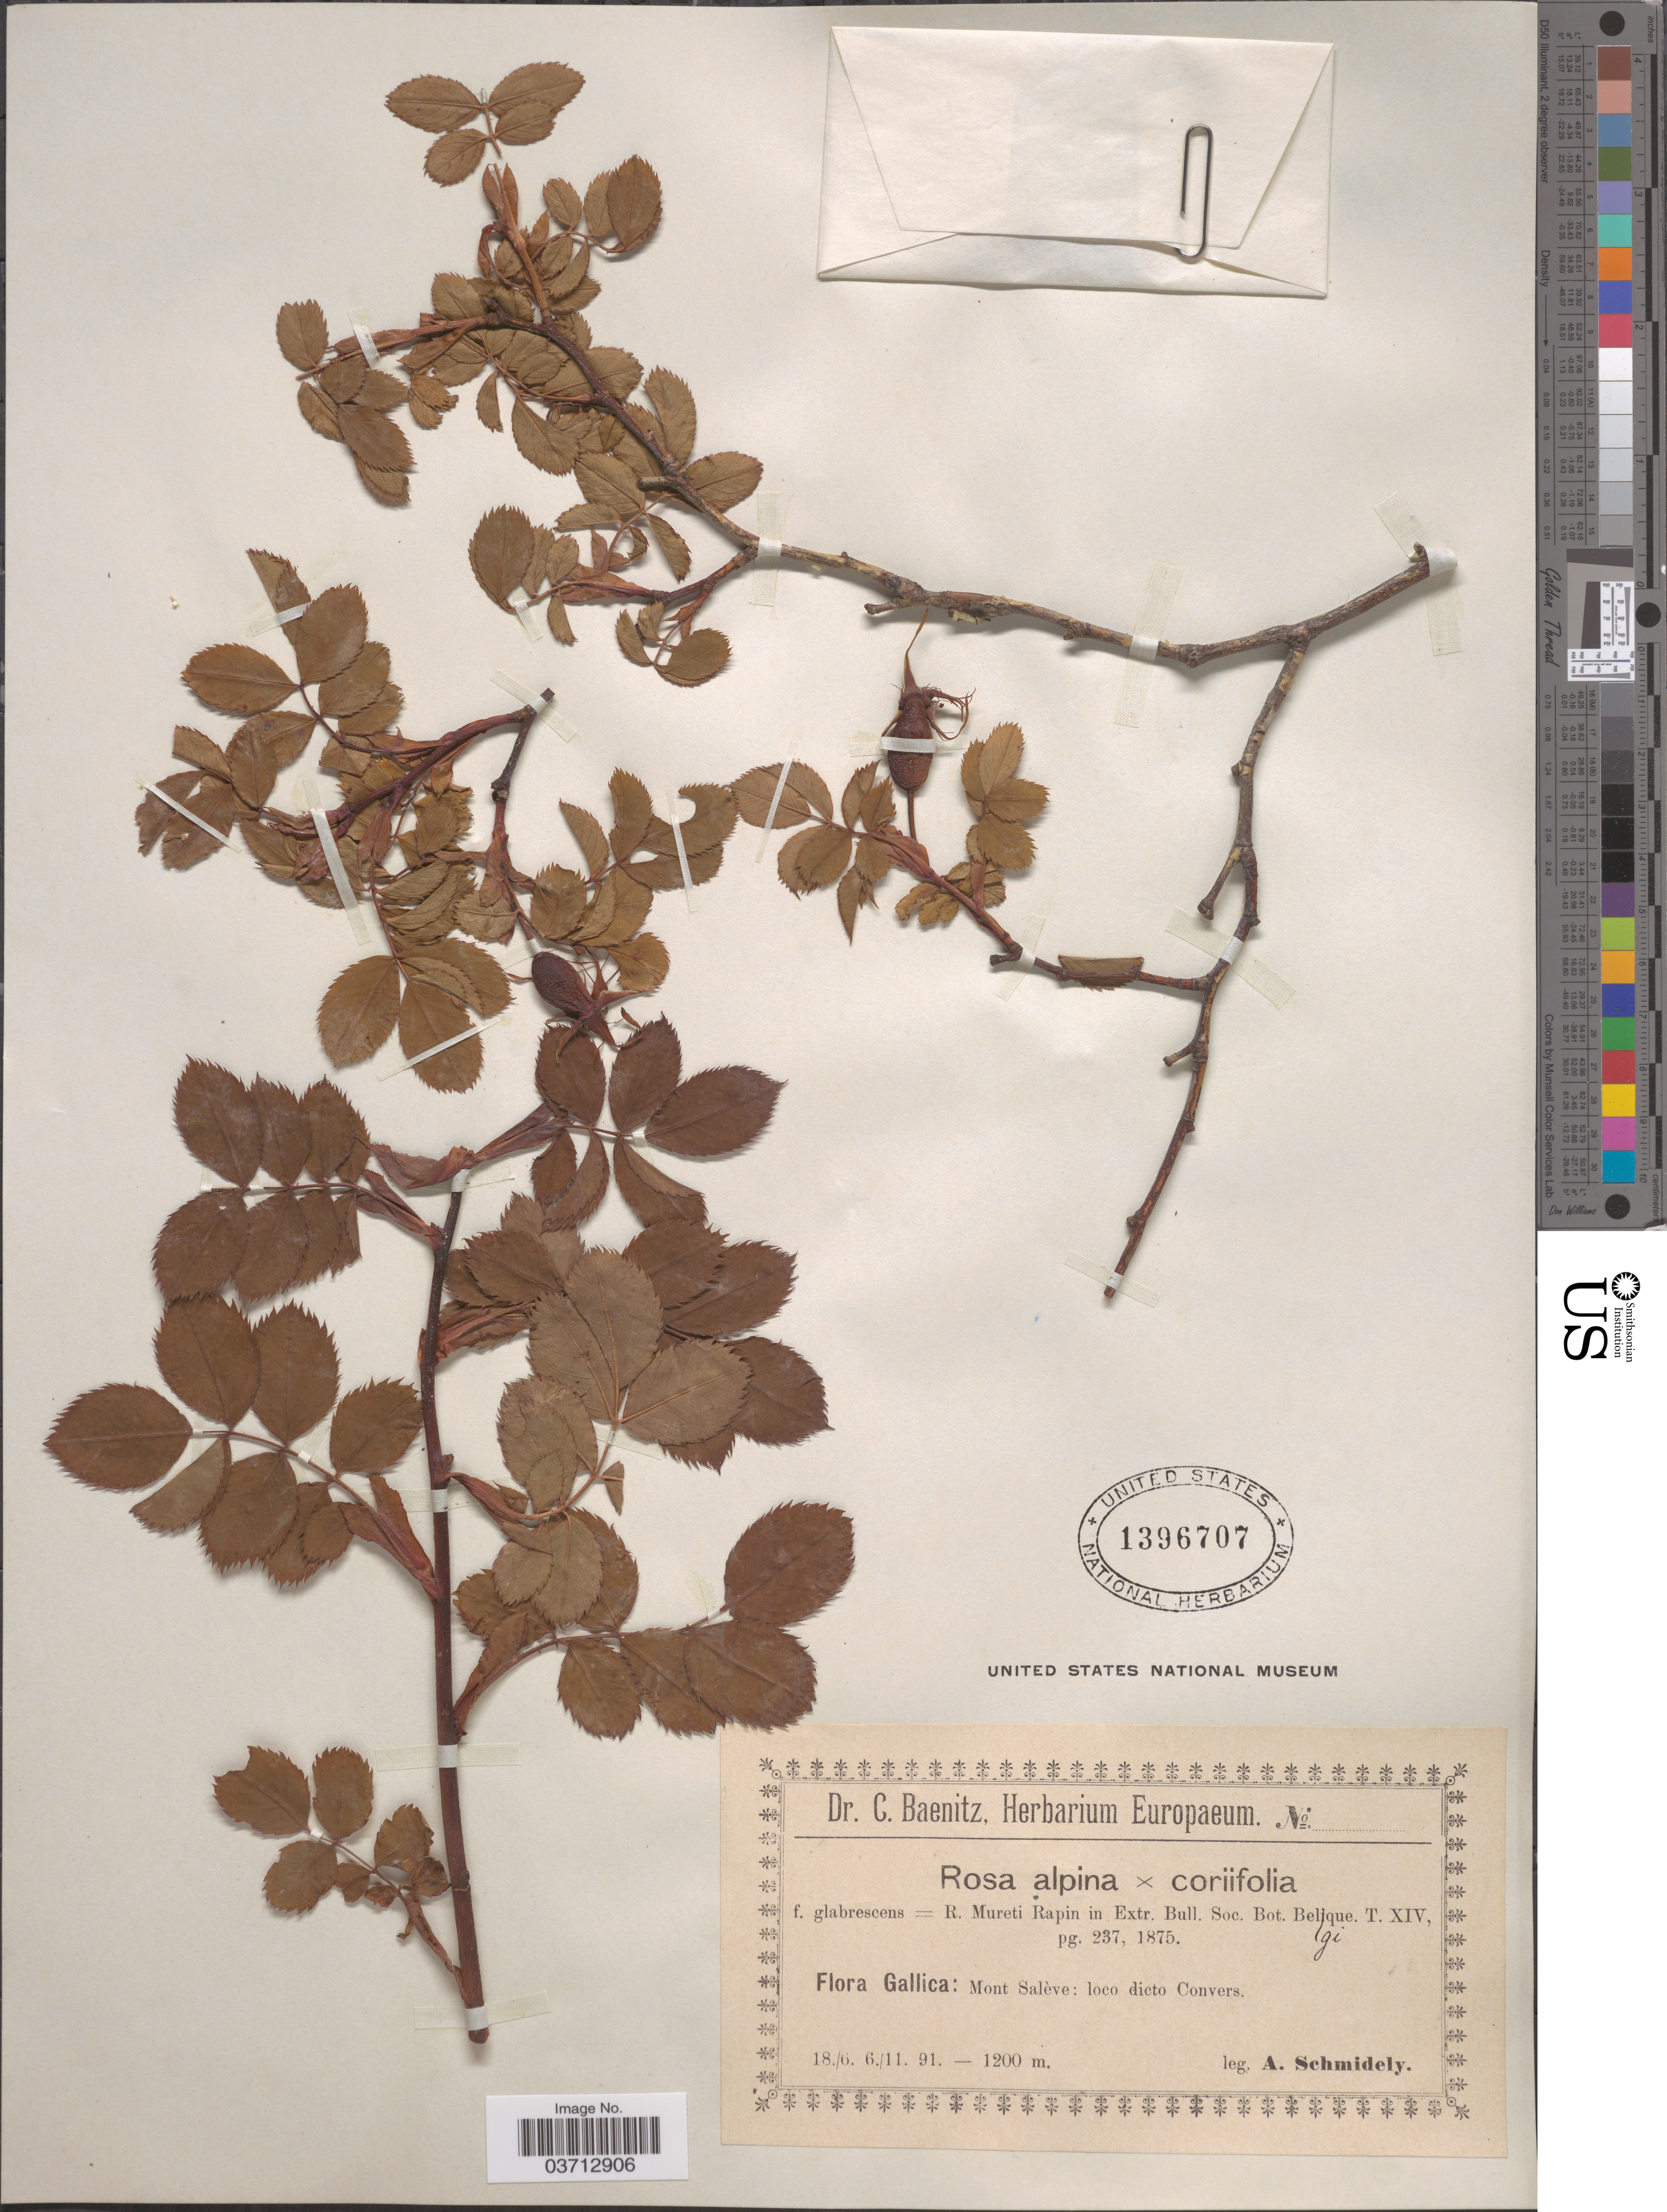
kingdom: Plantae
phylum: Tracheophyta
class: Magnoliopsida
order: Rosales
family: Rosaceae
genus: Rosa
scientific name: Rosa alpina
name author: L.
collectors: A. Schmidely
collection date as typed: Transcribed d/m/y: 18/6/91 to 6/11/91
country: France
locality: Gallica: Mont Salève: loco dicto Convers.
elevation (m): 1200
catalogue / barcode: US 1396707